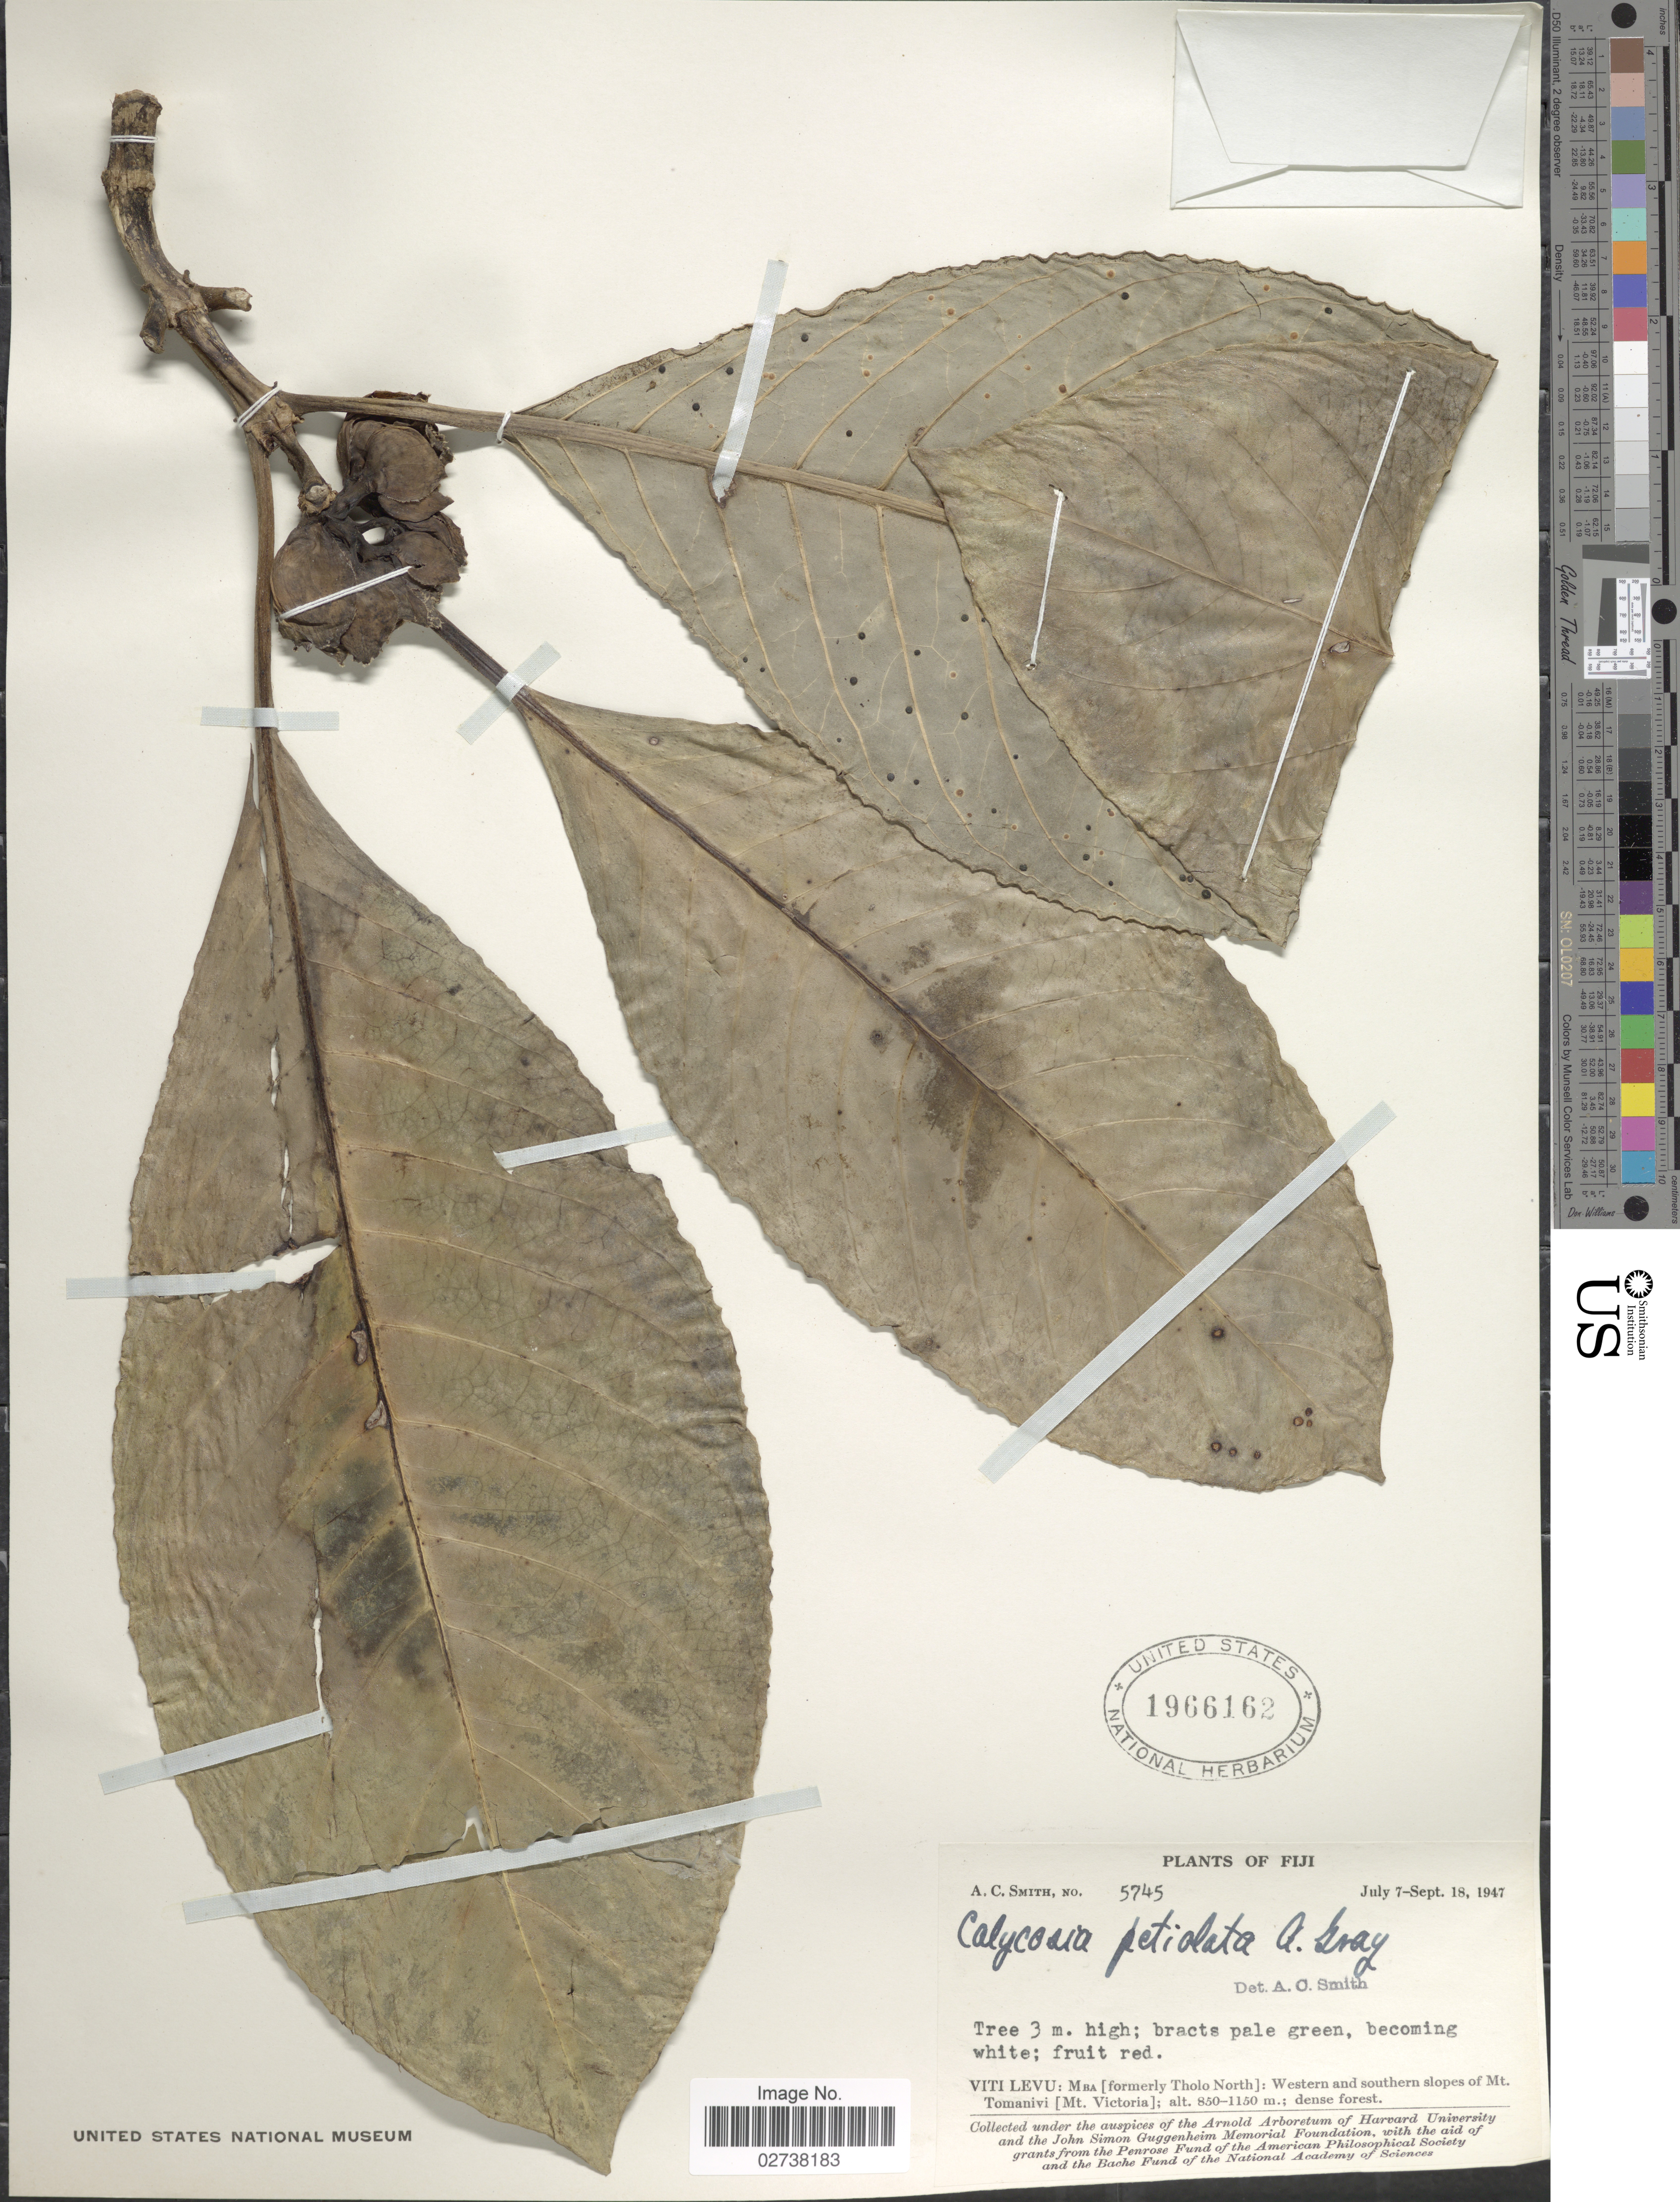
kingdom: Plantae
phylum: Tracheophyta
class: Magnoliopsida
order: Gentianales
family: Rubiaceae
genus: Calycosia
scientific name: Calycosia petiolata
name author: A. Gray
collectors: A. C. Smith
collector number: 5745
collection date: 1947-07-07/1947-09-18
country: Fiji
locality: Viti Levu: MBA (formerly Tholo North: Western and southern slopes of Mt. Tomanivi (Mt. Victoria); dense forest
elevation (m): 850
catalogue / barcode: US 1966162